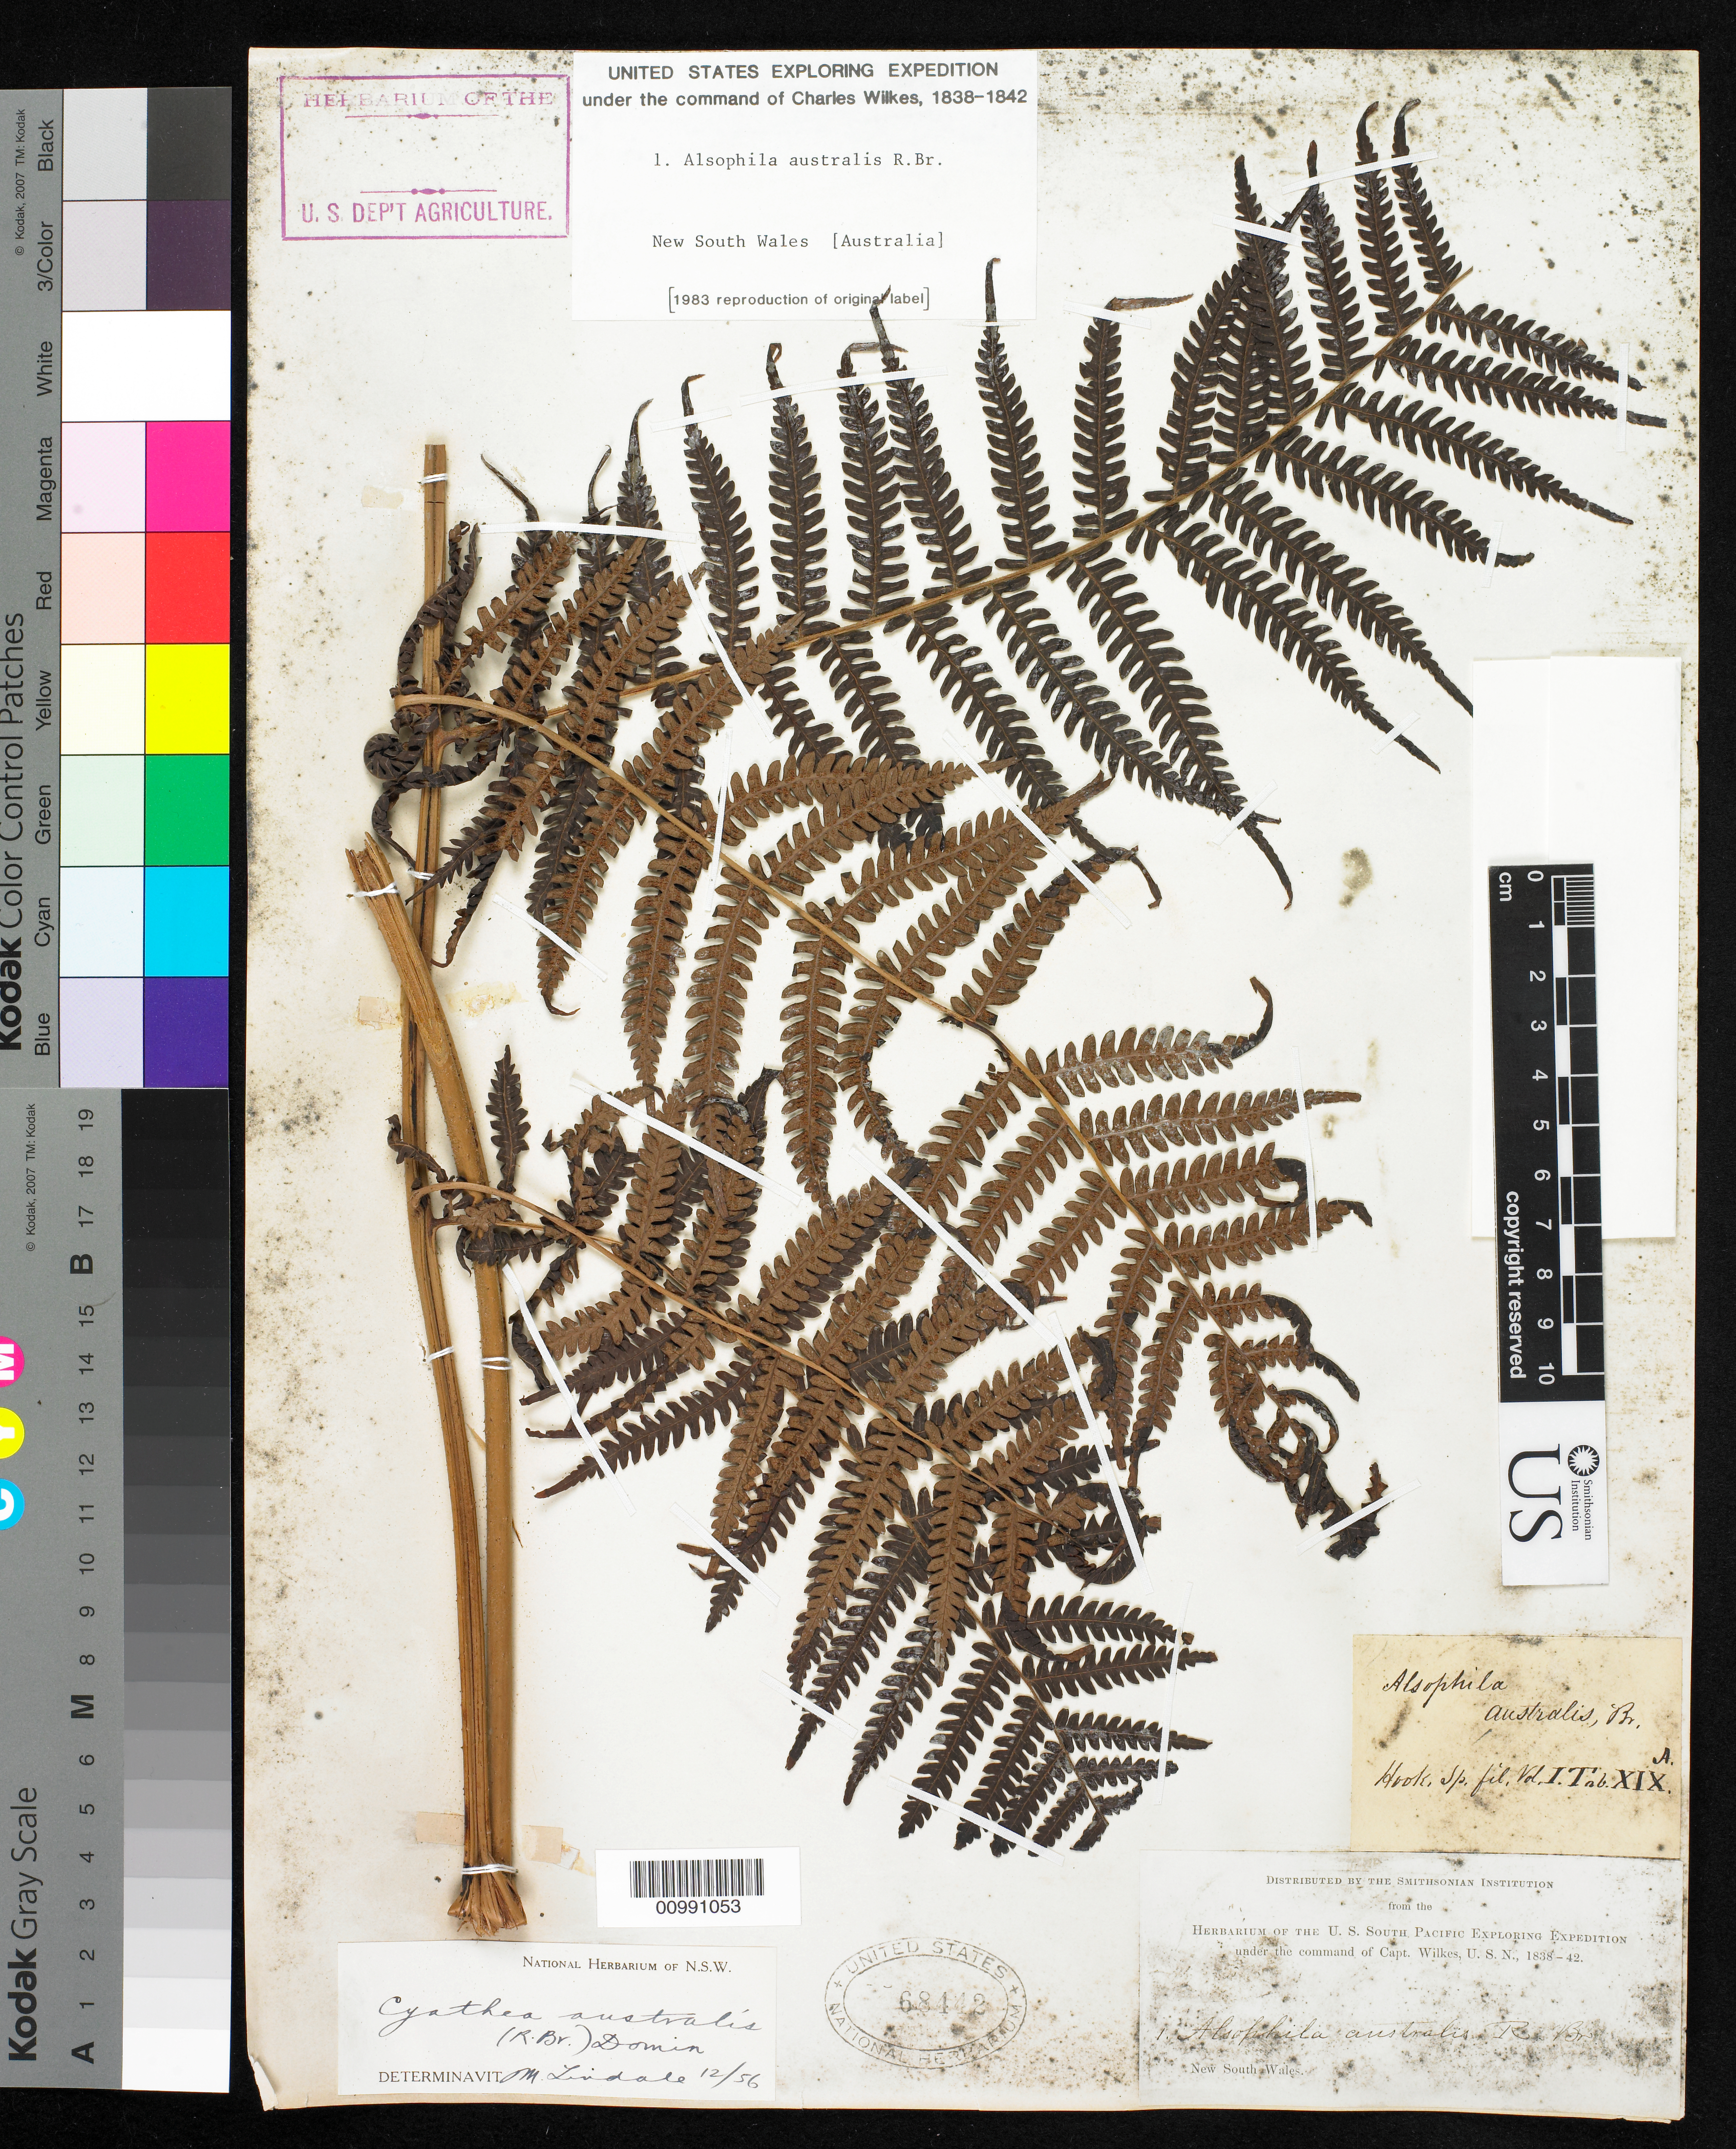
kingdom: Plantae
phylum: Tracheophyta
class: Polypodiopsida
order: Cyatheales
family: Cyatheaceae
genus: Alsophila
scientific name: Alsophila australis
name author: R. Br.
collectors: Wilkes Explor. Exped.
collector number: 1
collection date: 1838/1842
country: Australia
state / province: New South Wales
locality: New S. Wales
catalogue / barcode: US 68442